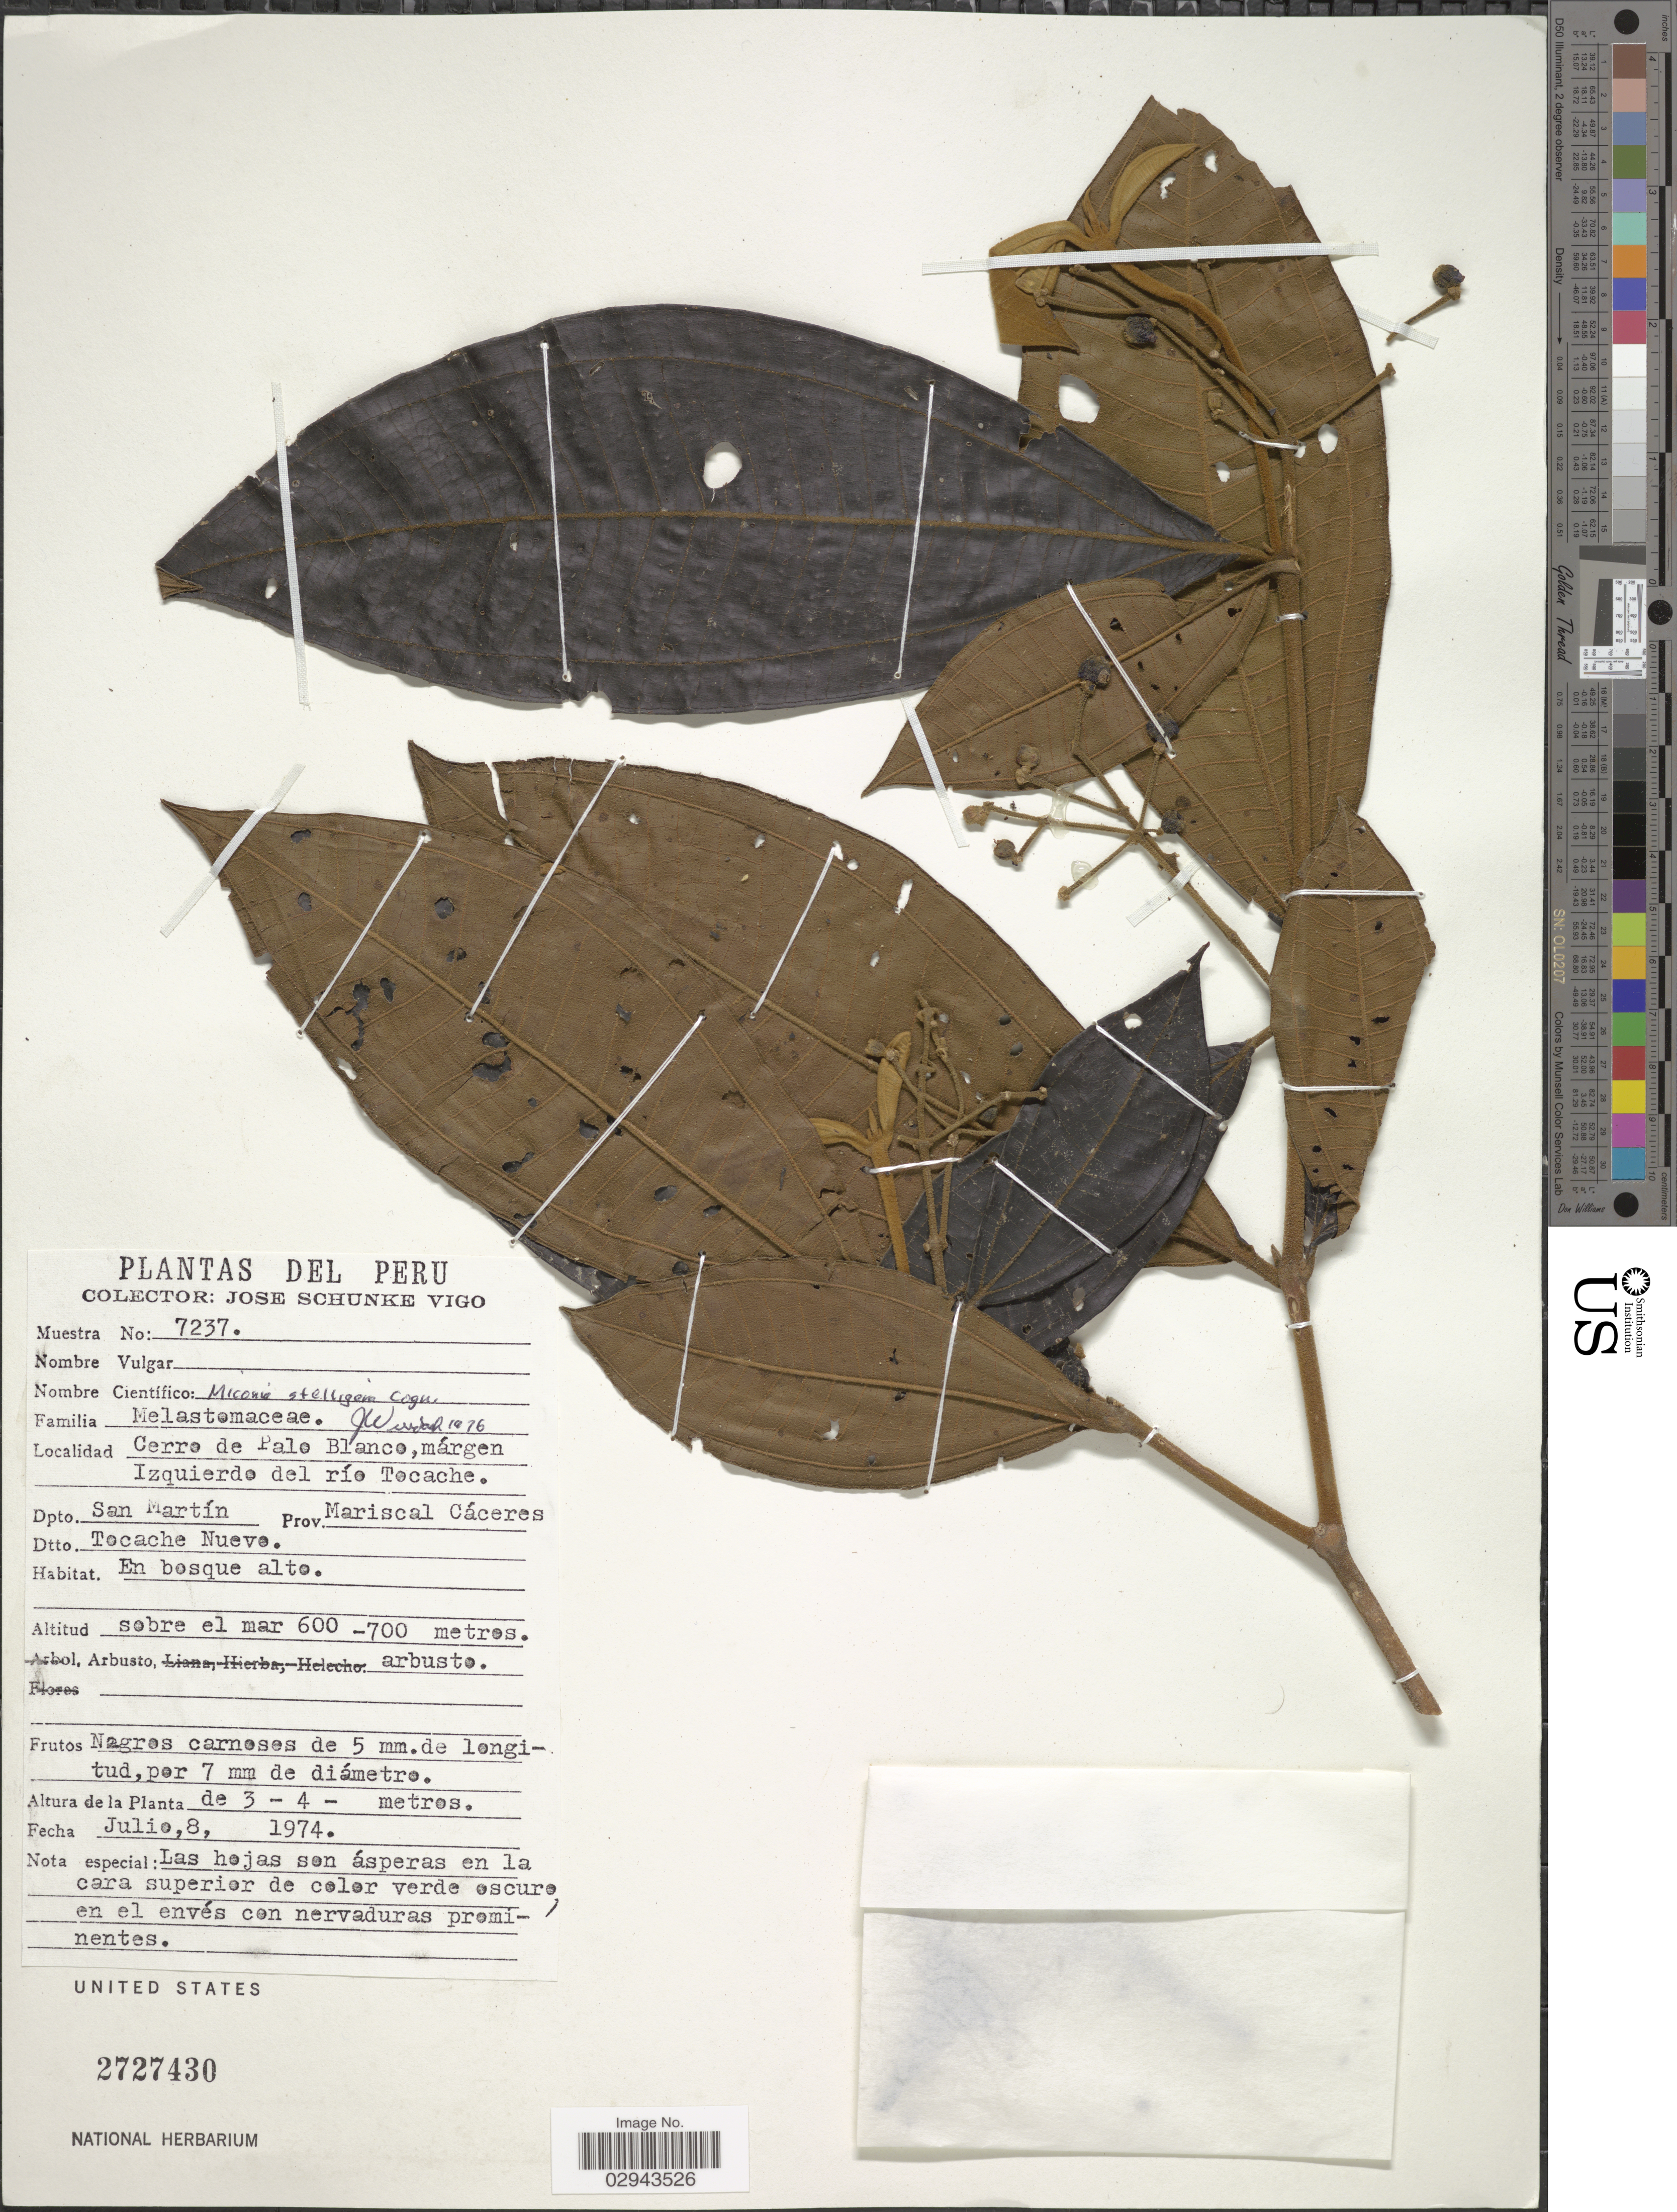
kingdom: Plantae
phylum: Tracheophyta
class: Magnoliopsida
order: Myrtales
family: Melastomataceae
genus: Miconia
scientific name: Miconia stelligera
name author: Cogn.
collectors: J. Schunke Vigo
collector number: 7237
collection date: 1974-07-08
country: Peru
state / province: San Martín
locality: Cerro de Palo Blanco, márgen Izquierdo del río Tocache. Dpto. San Martín. Prov. Mariscal Cáceres. Dtto. Tocache Nuevo.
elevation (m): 600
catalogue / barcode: US 2727430